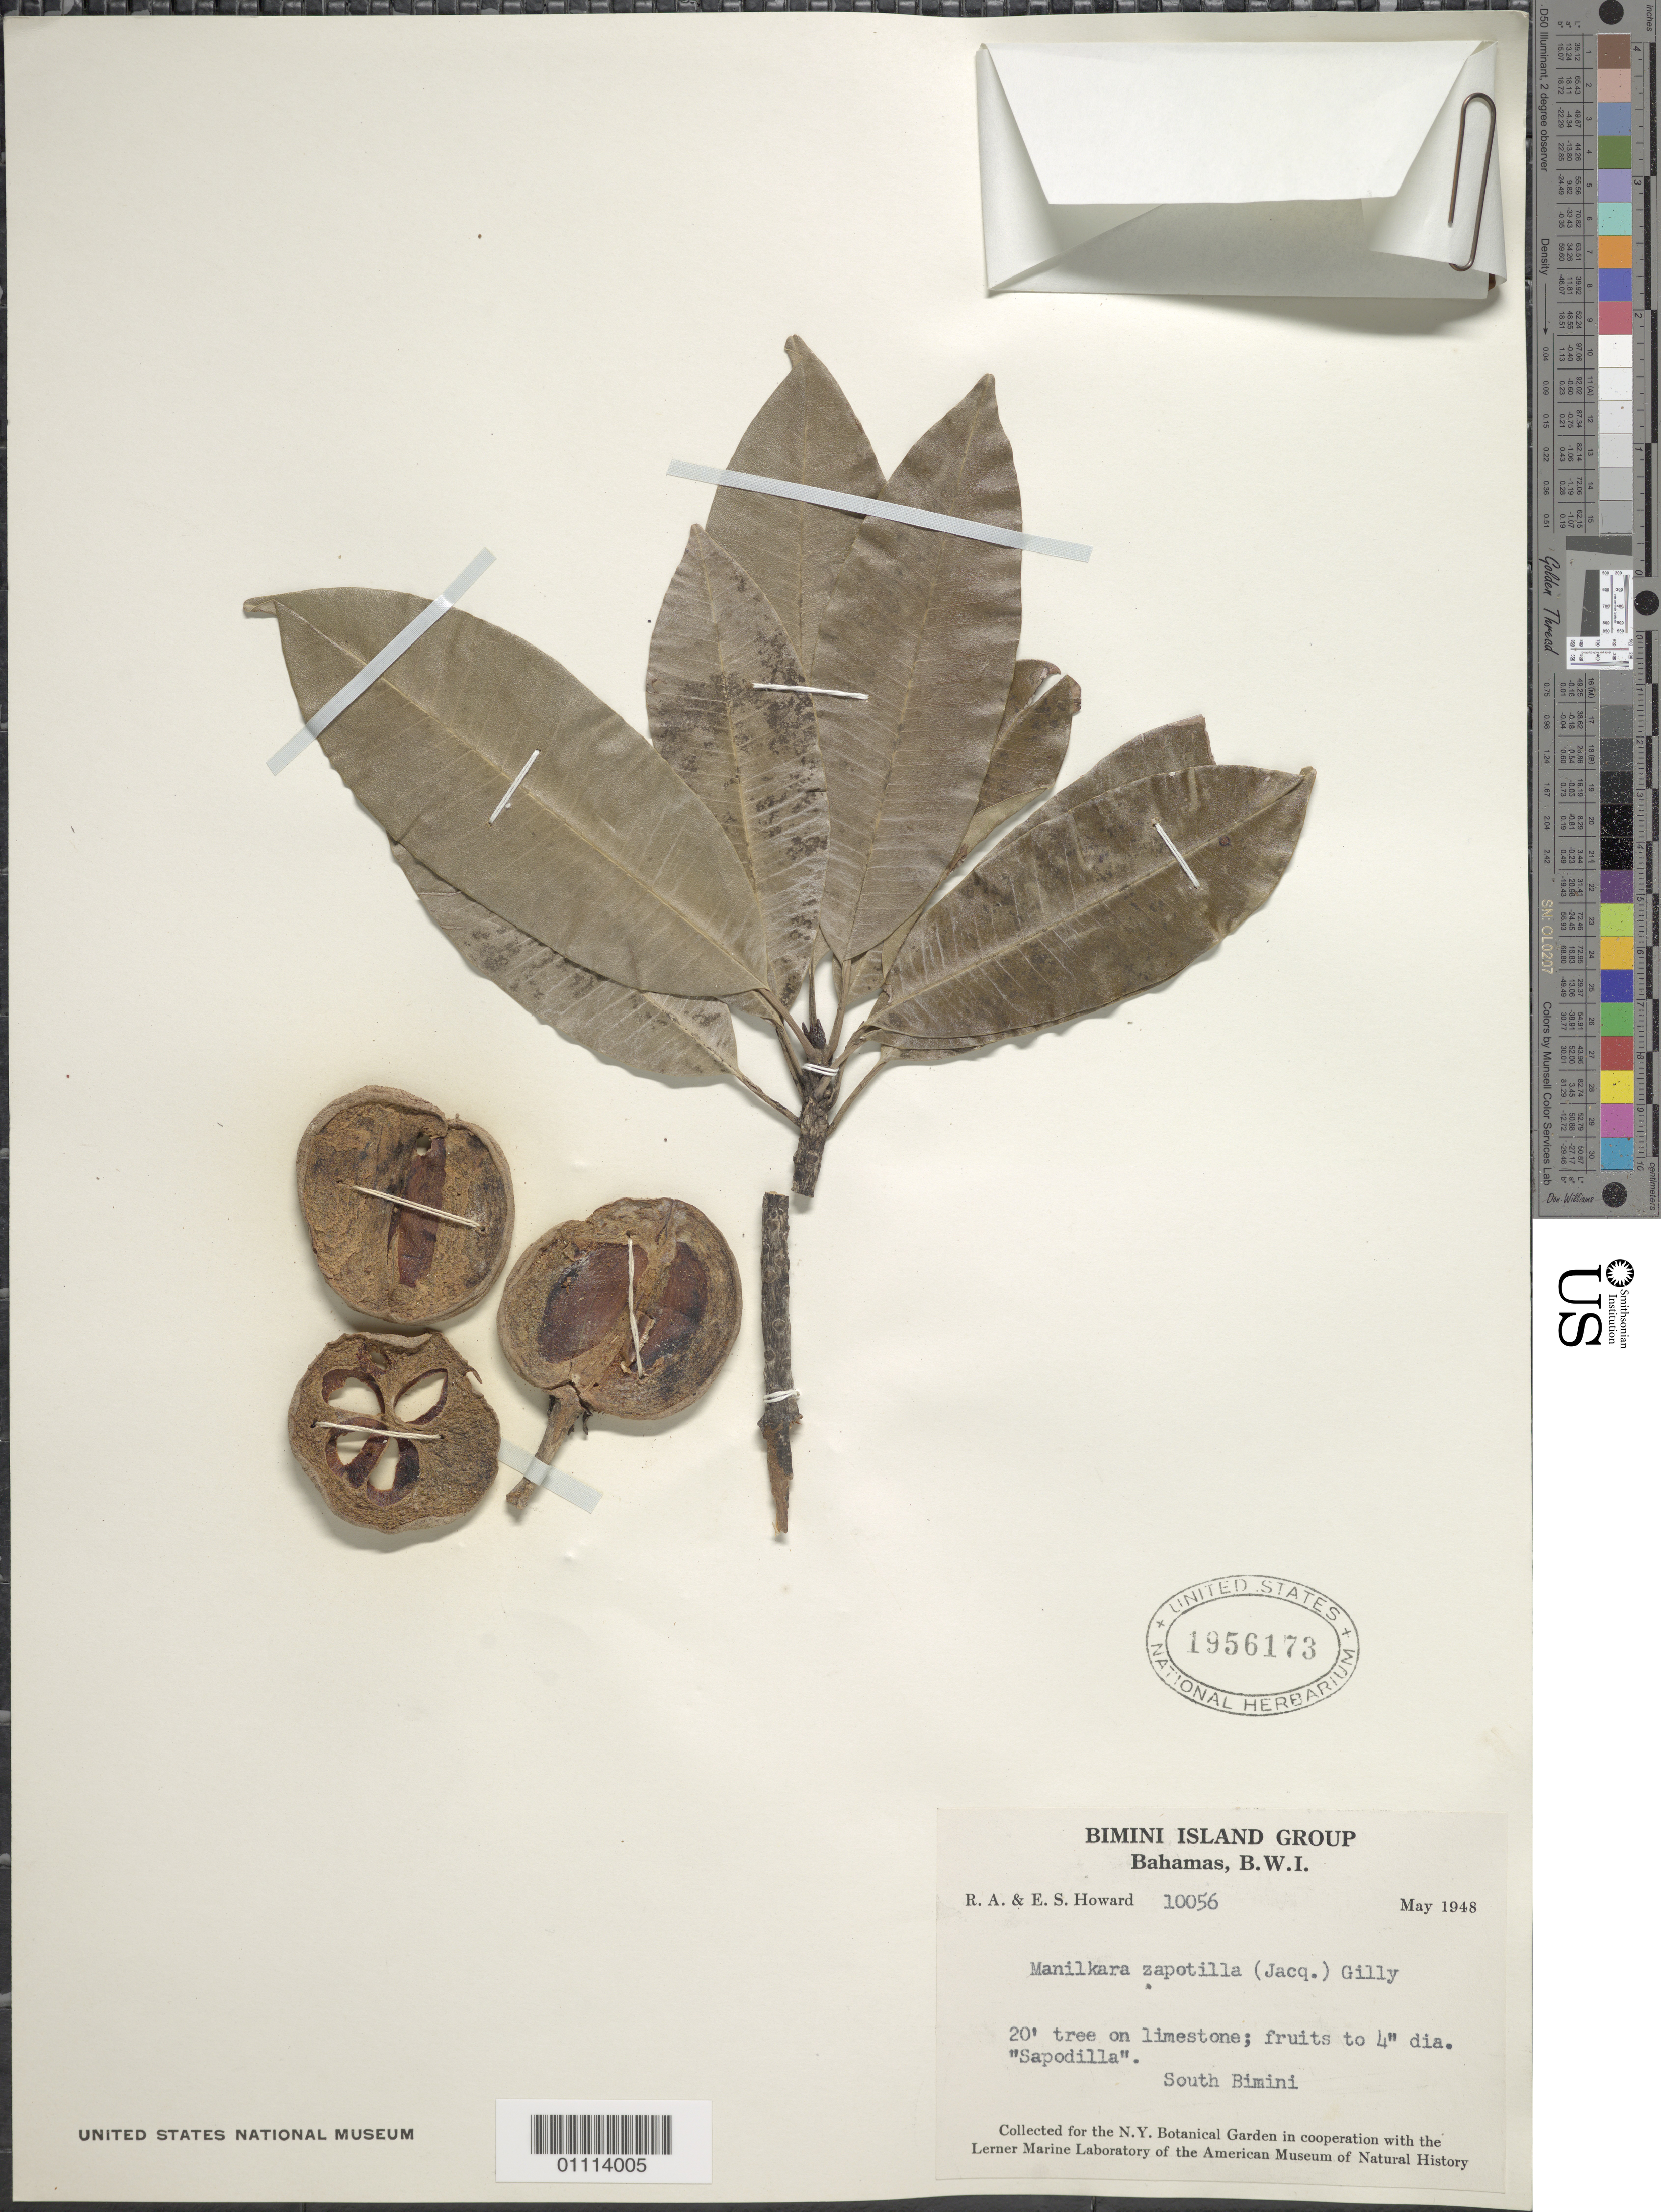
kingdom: Plantae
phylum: Tracheophyta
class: Magnoliopsida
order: Ericales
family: Sapotaceae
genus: Manilkara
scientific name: Manilkara zapotilla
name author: (Jacq.) Gilly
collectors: E. S. Howard & R. A. Howard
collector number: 10056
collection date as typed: May 1948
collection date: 1948-05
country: Bahamas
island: Bimini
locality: South Bimini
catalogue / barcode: US 1956173